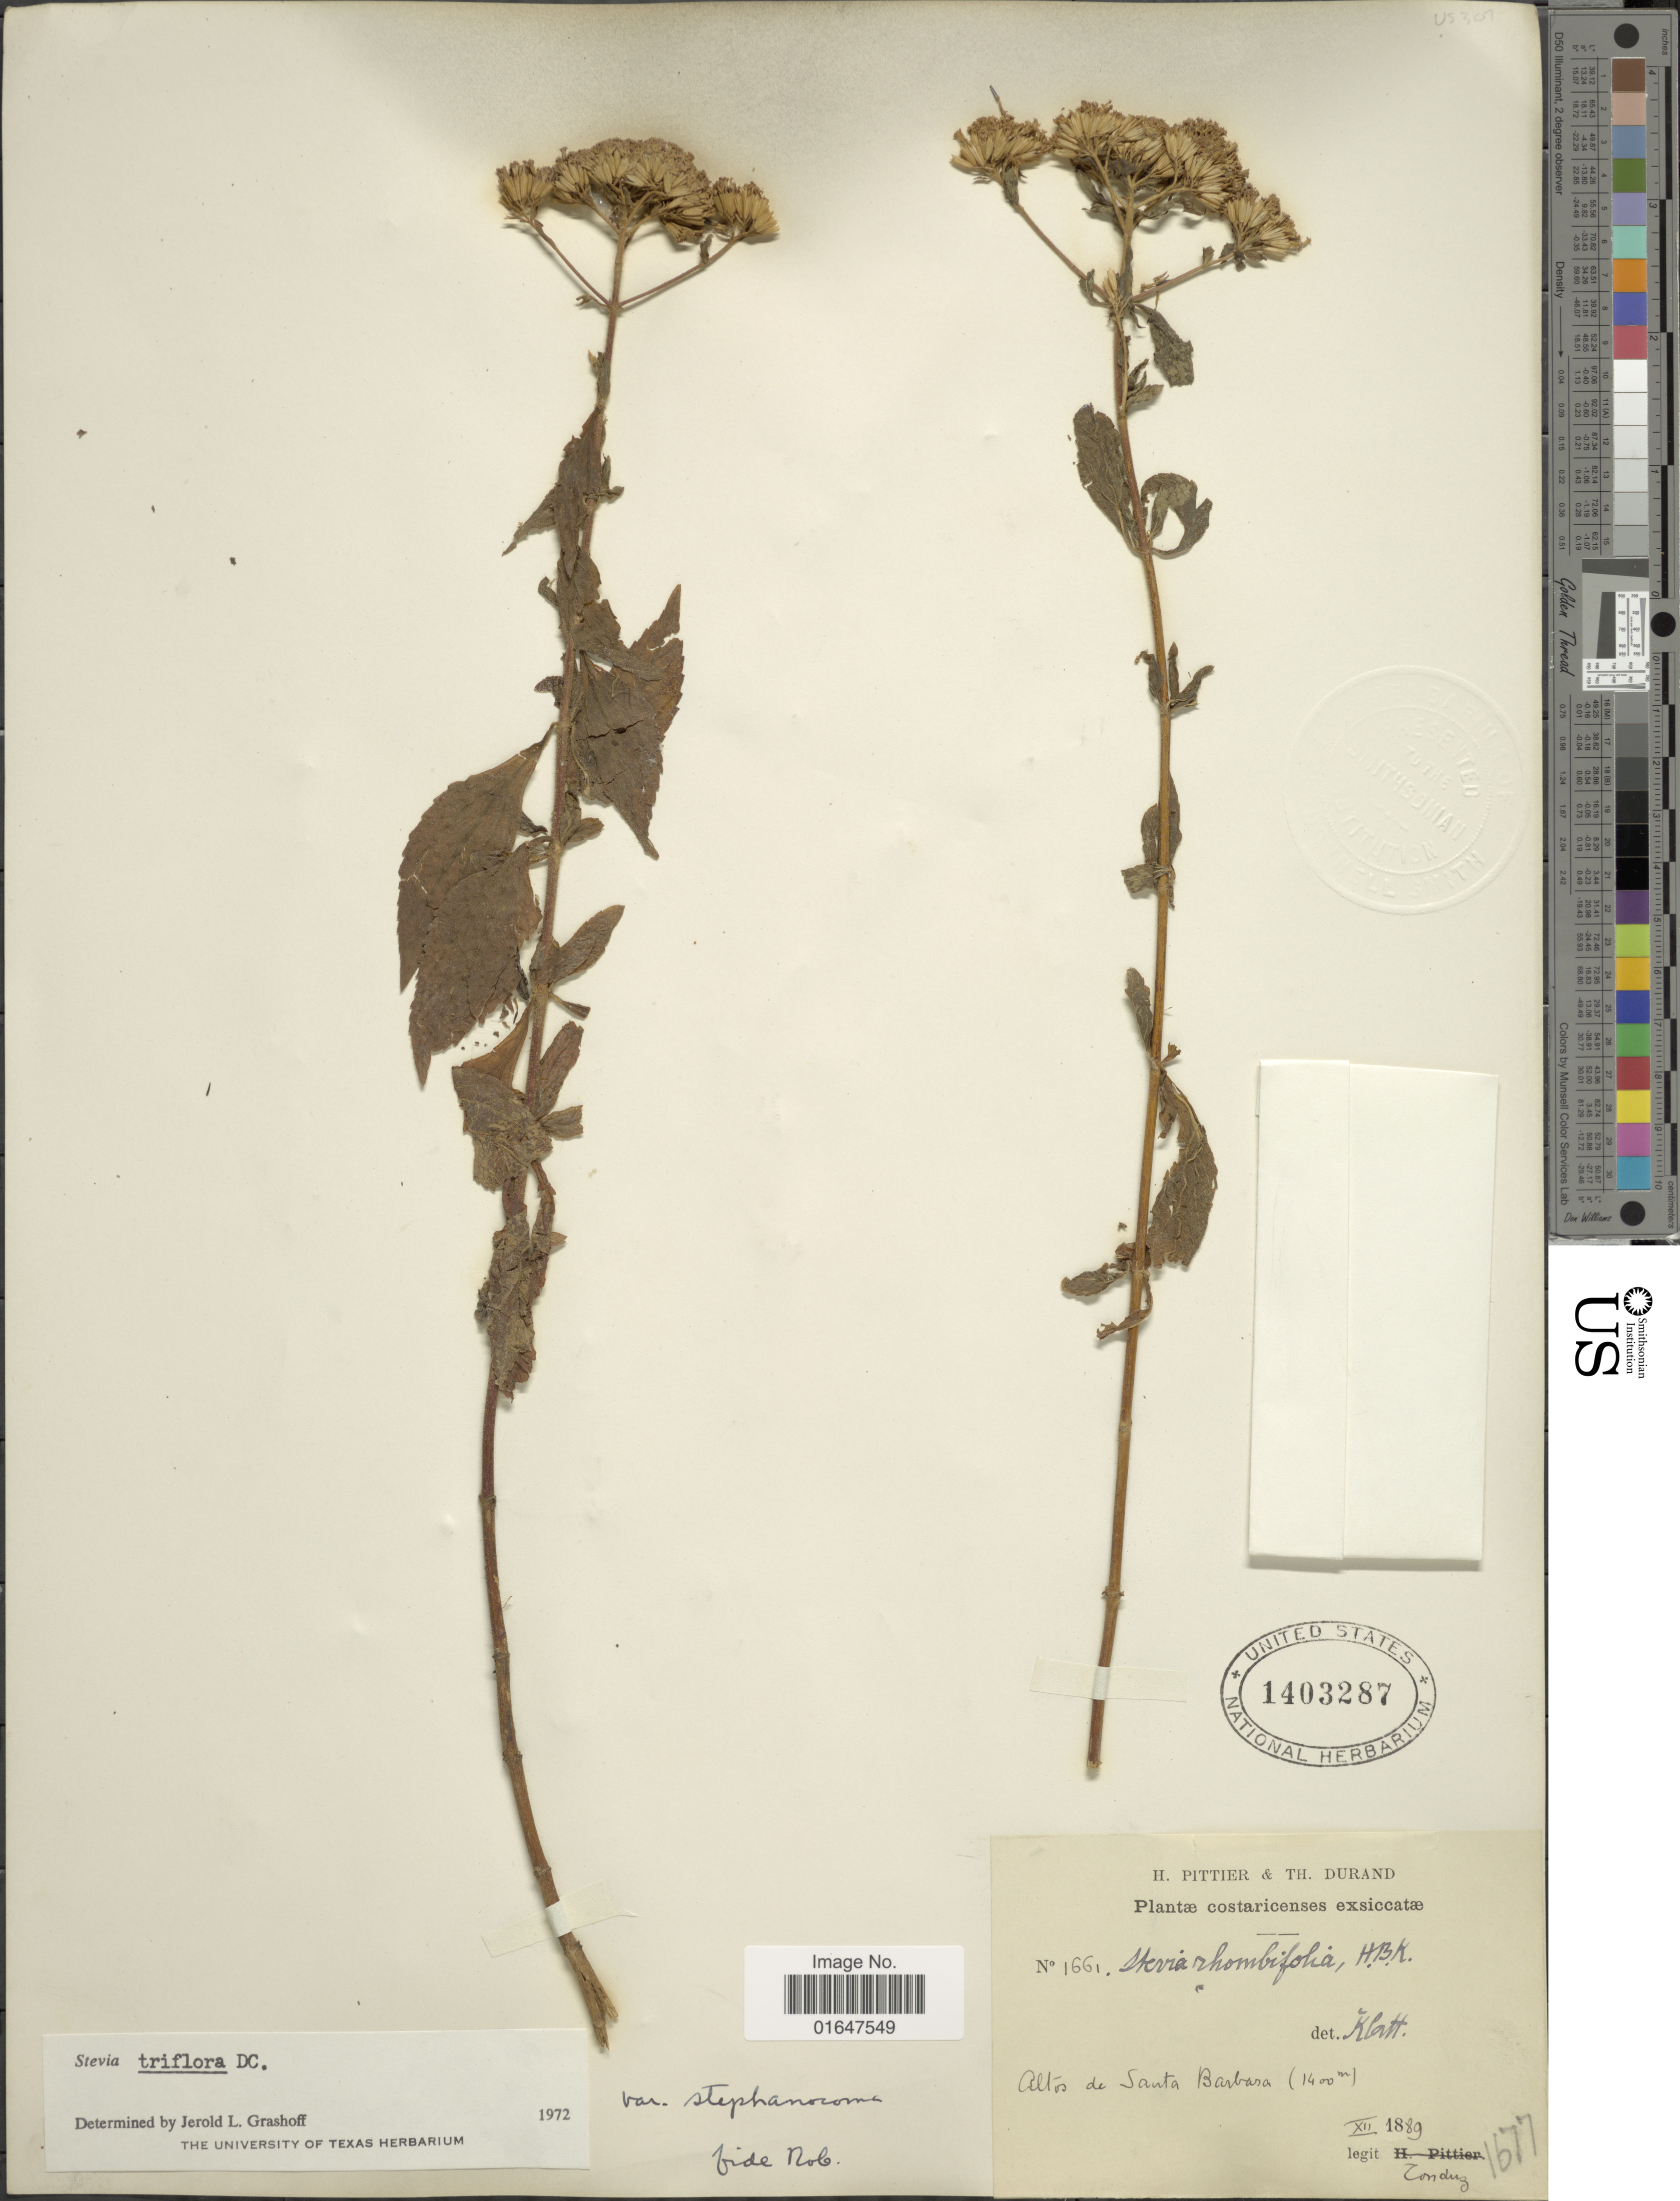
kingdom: Plantae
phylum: Tracheophyta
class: Magnoliopsida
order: Asterales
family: Asteraceae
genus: Stevia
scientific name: Stevia triflora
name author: DC.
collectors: A. Tonduz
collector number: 1661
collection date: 1889-12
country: Costa Rica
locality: Costaricenses, Altos de Santa Barbara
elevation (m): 1400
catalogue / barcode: US 1403287